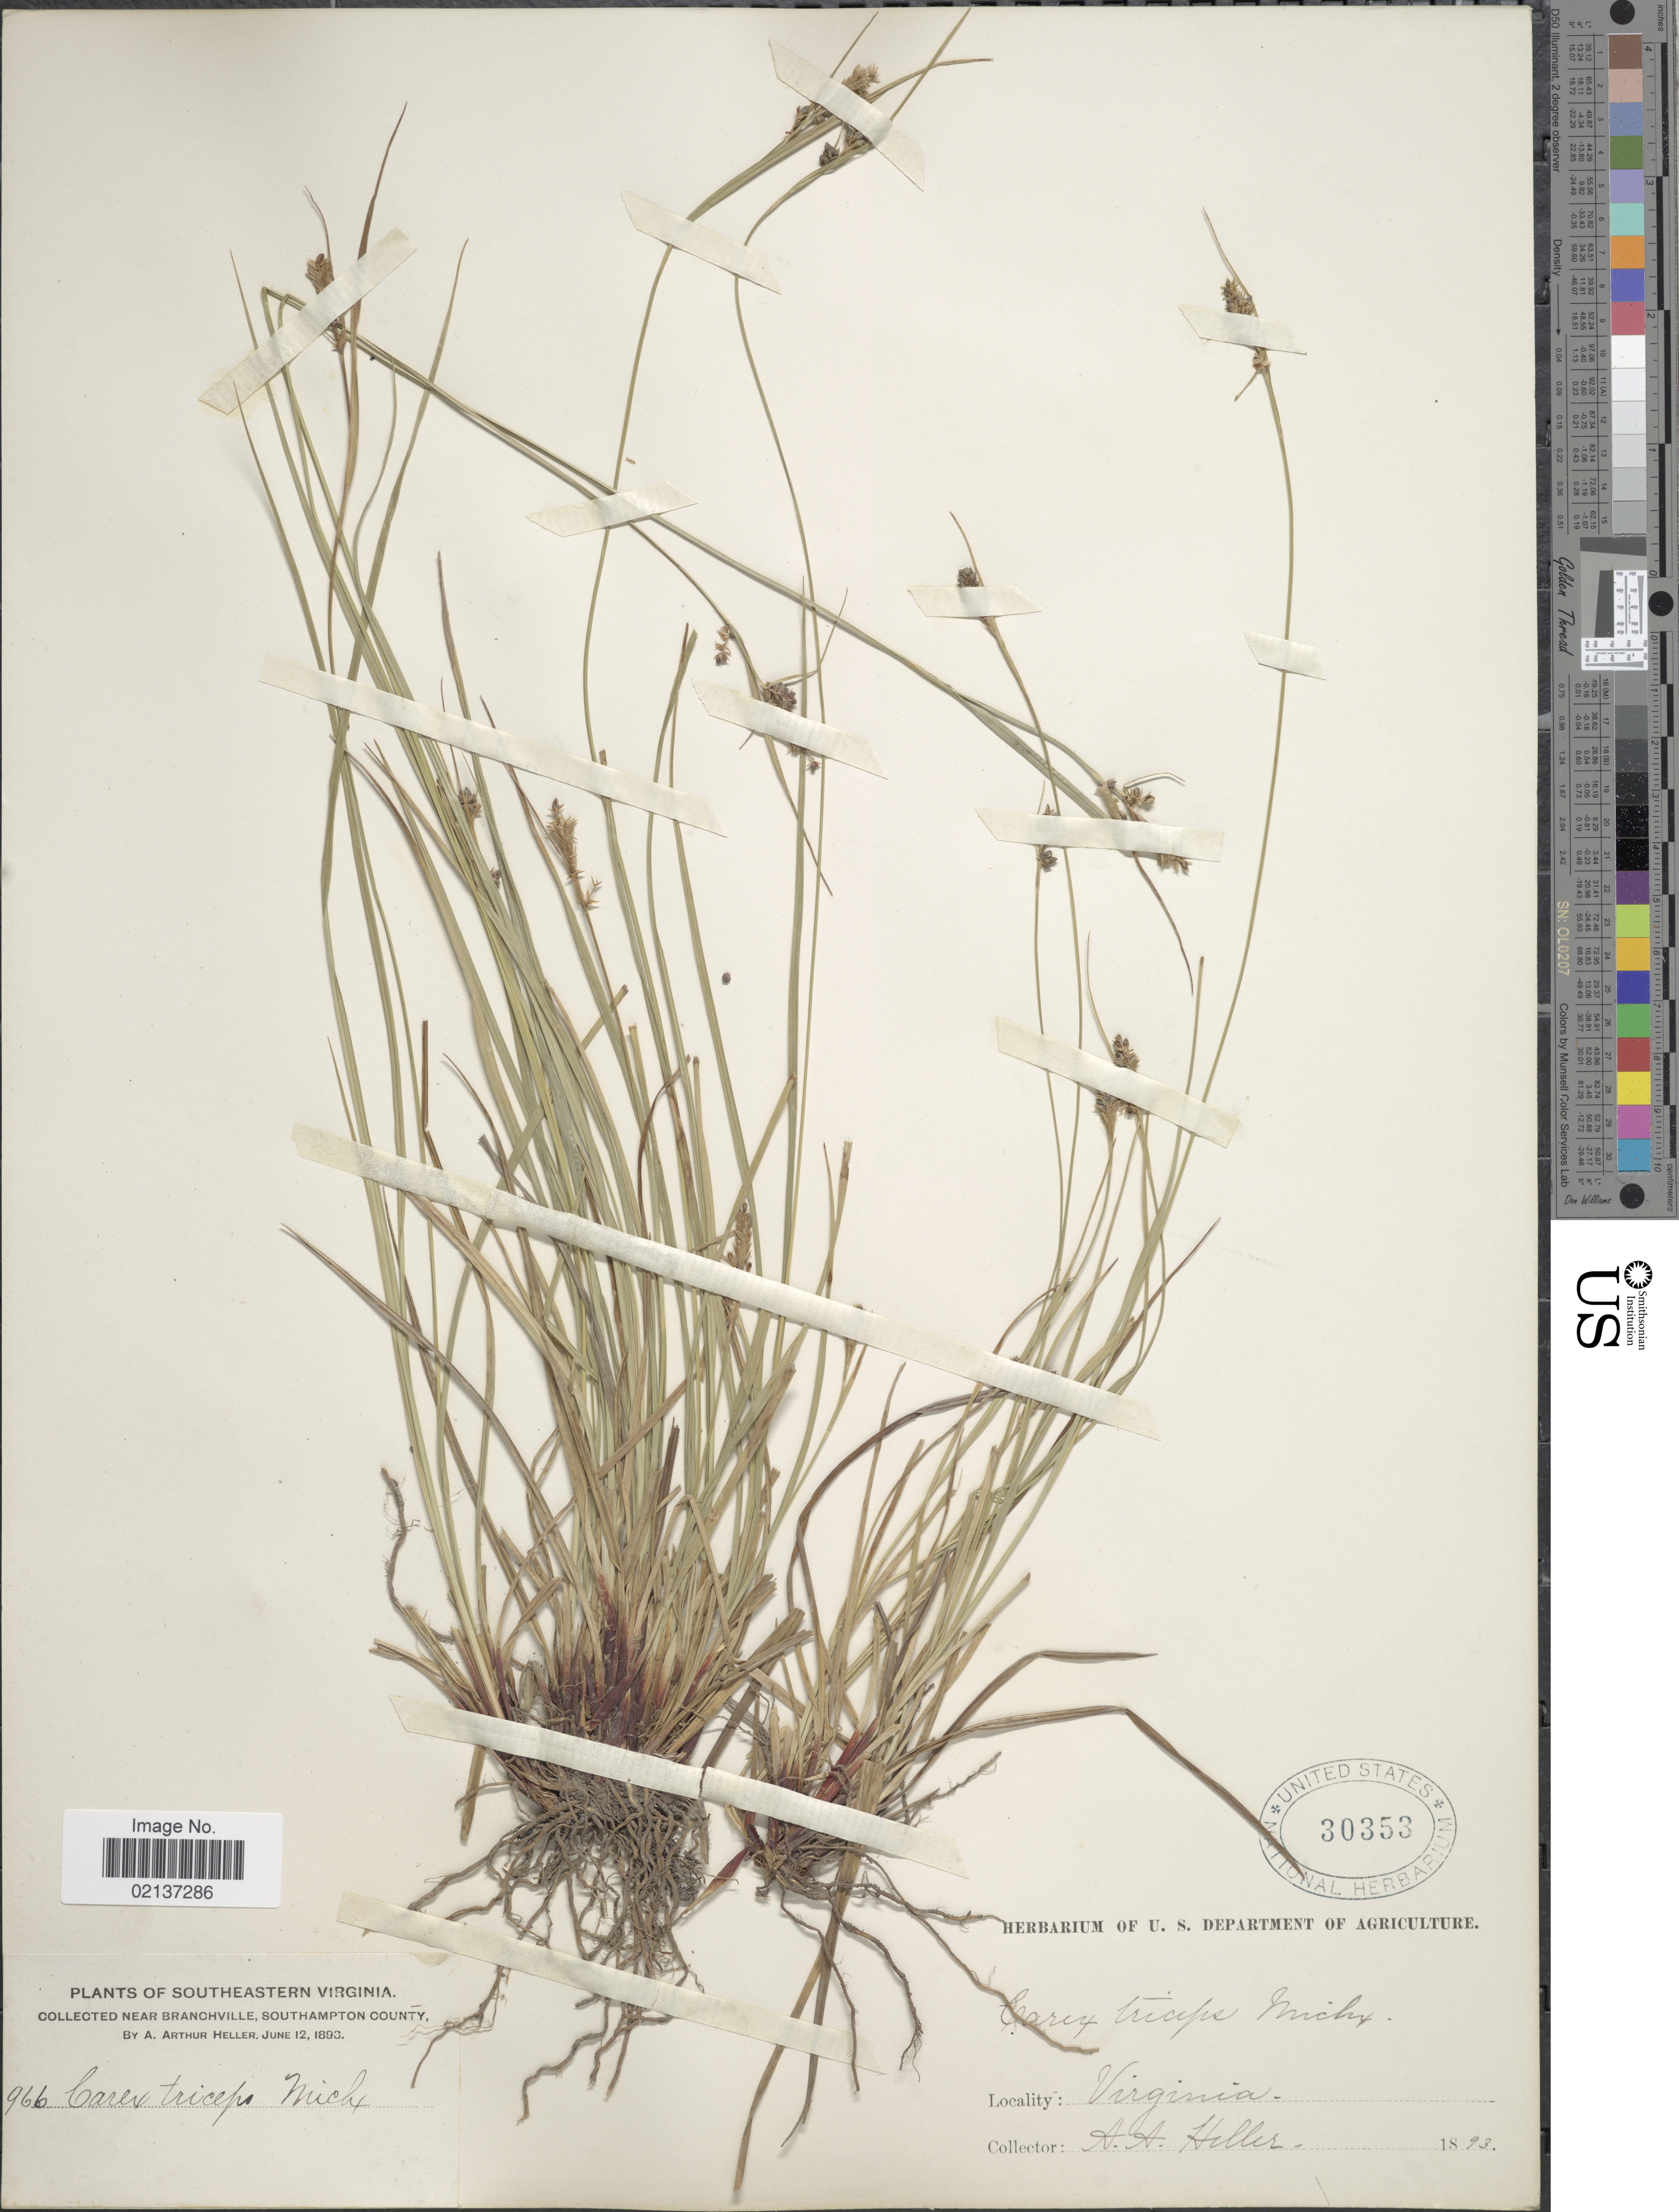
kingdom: Plantae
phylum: Tracheophyta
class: Liliopsida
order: Poales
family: Cyperaceae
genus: Carex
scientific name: Carex hirsutella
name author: Mack.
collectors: A. A. Heller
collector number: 966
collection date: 1893-06-12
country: United States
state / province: Virginia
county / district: Southampton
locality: Southeastern Virginia, near Branchville, Southampton County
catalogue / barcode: US 30353